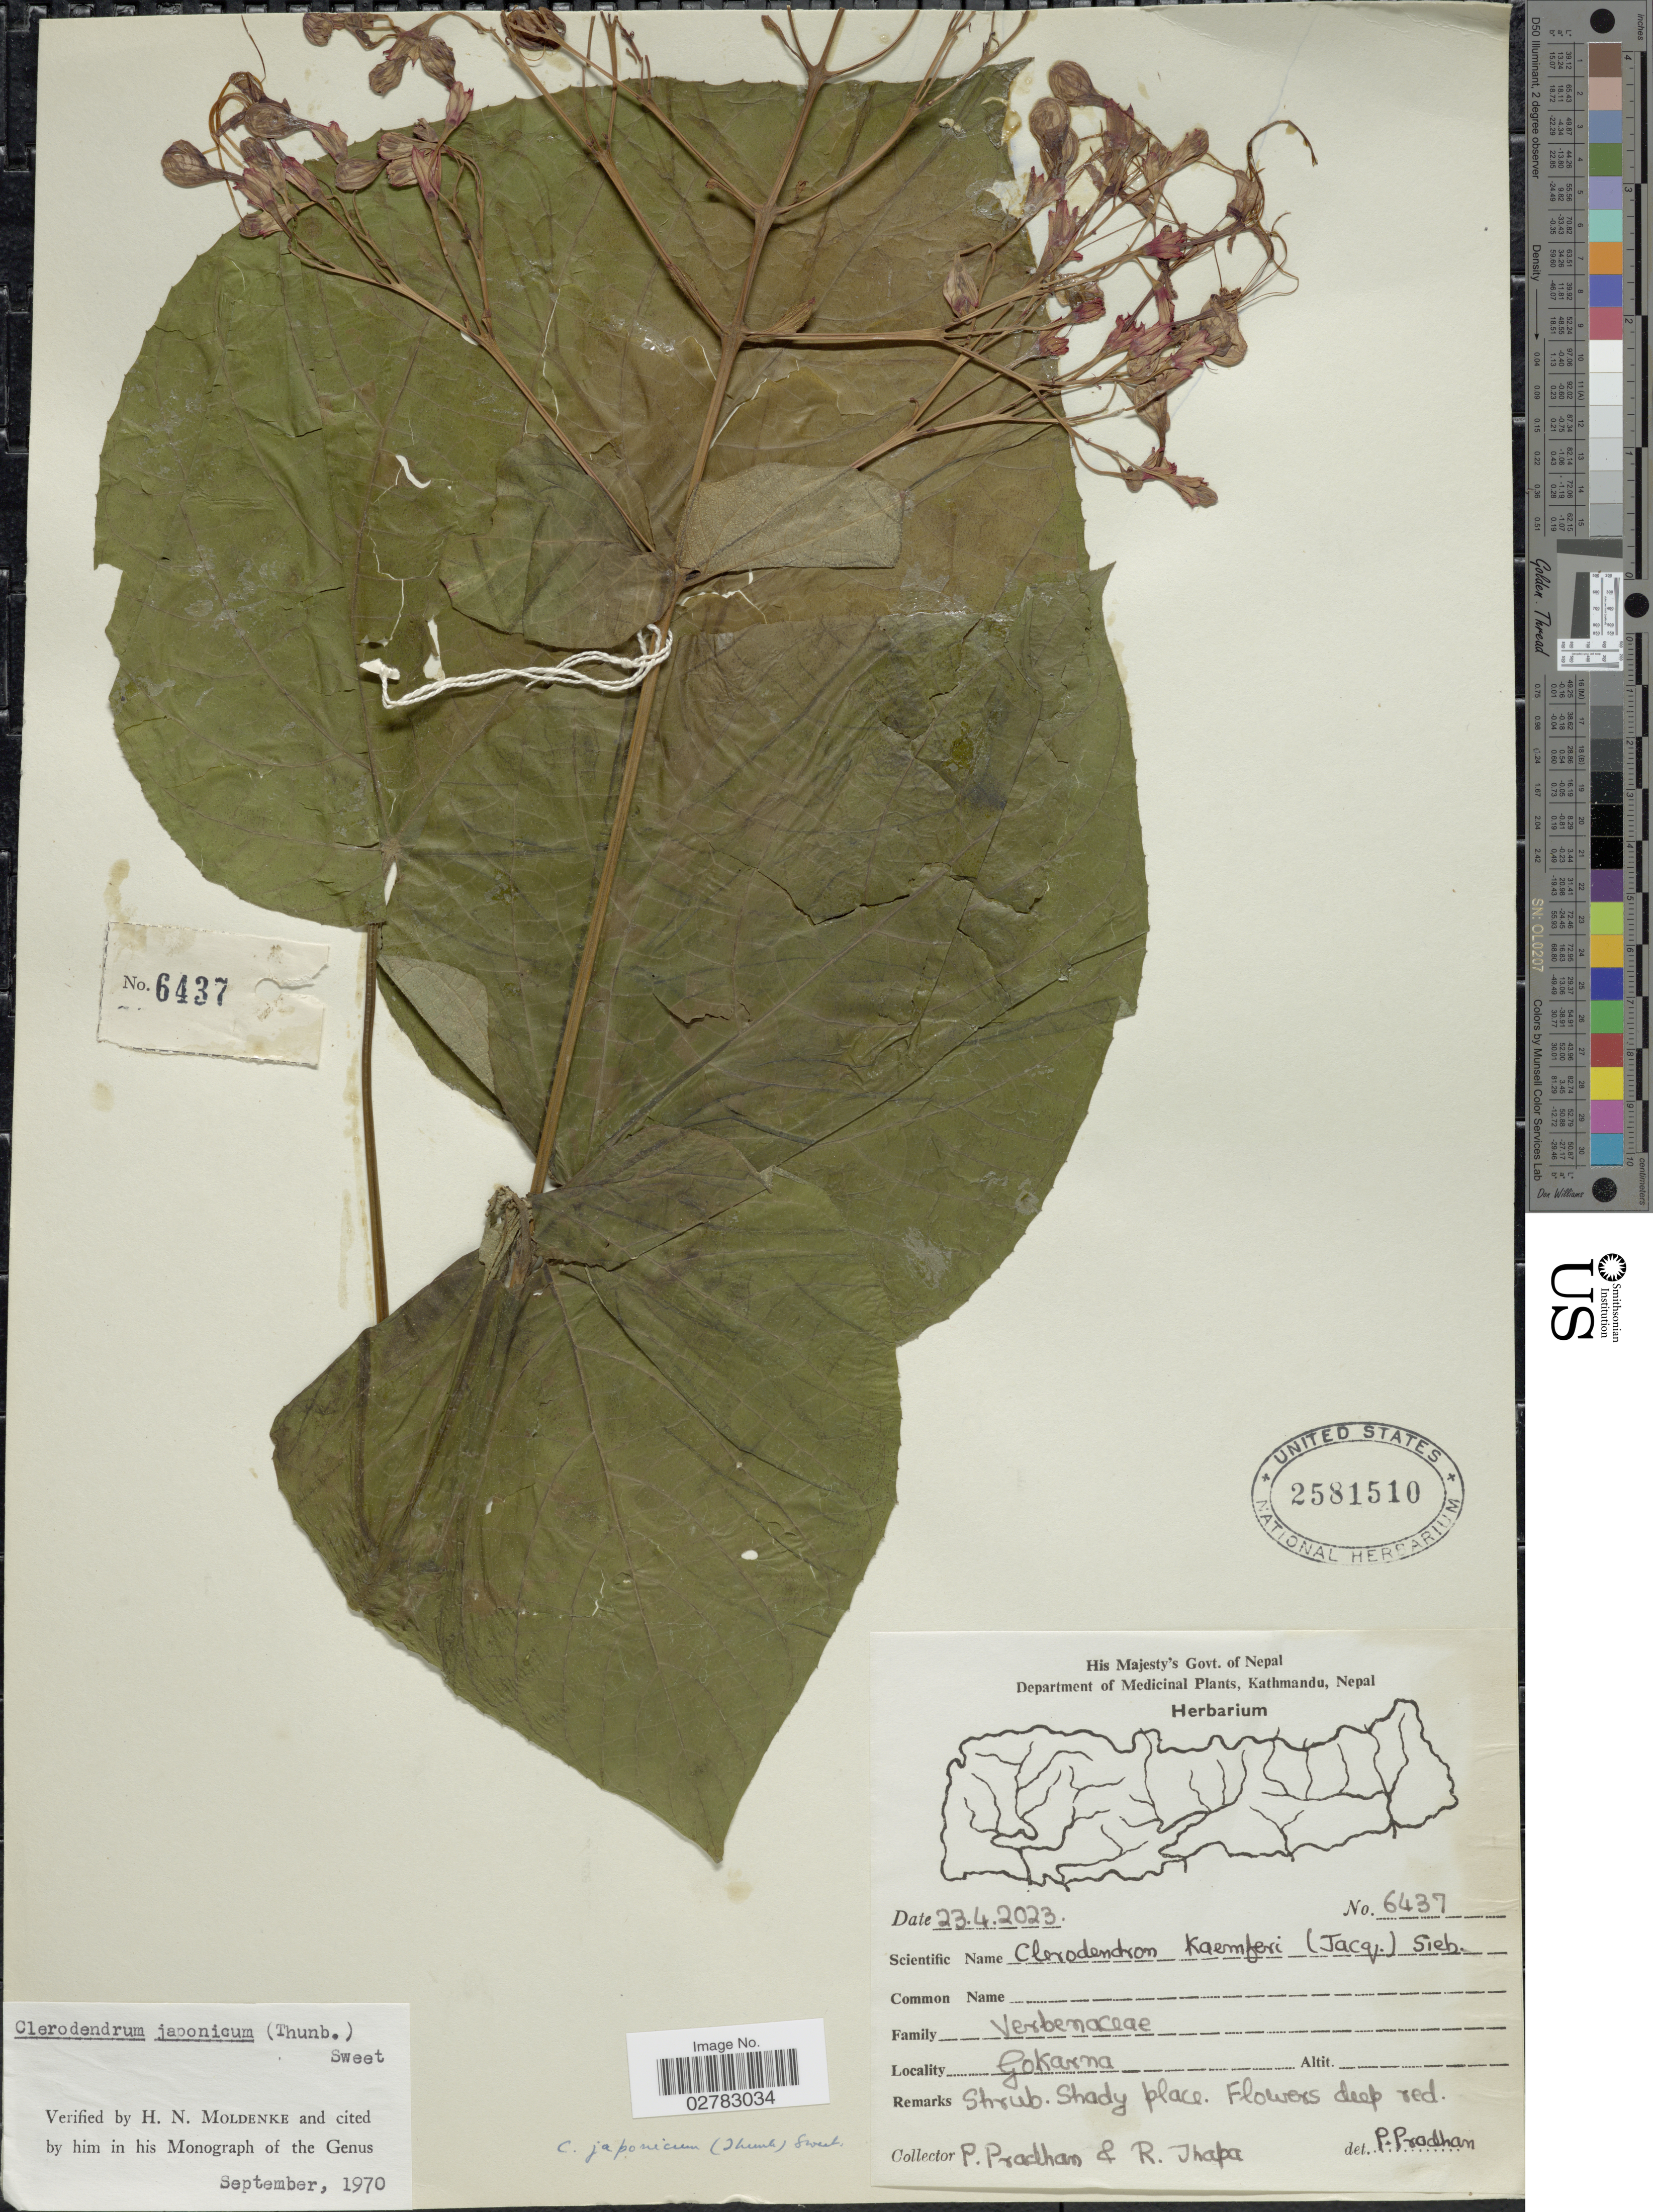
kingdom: Plantae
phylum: Tracheophyta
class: Magnoliopsida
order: Lamiales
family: Lamiaceae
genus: Clerodendrum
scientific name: Clerodendrum japonicum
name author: (Thunb.) Sweet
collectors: P. Pradhan & R. Thapa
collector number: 6437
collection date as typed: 23-4-2023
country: Nepal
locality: Gokarna.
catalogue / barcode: US 2581510